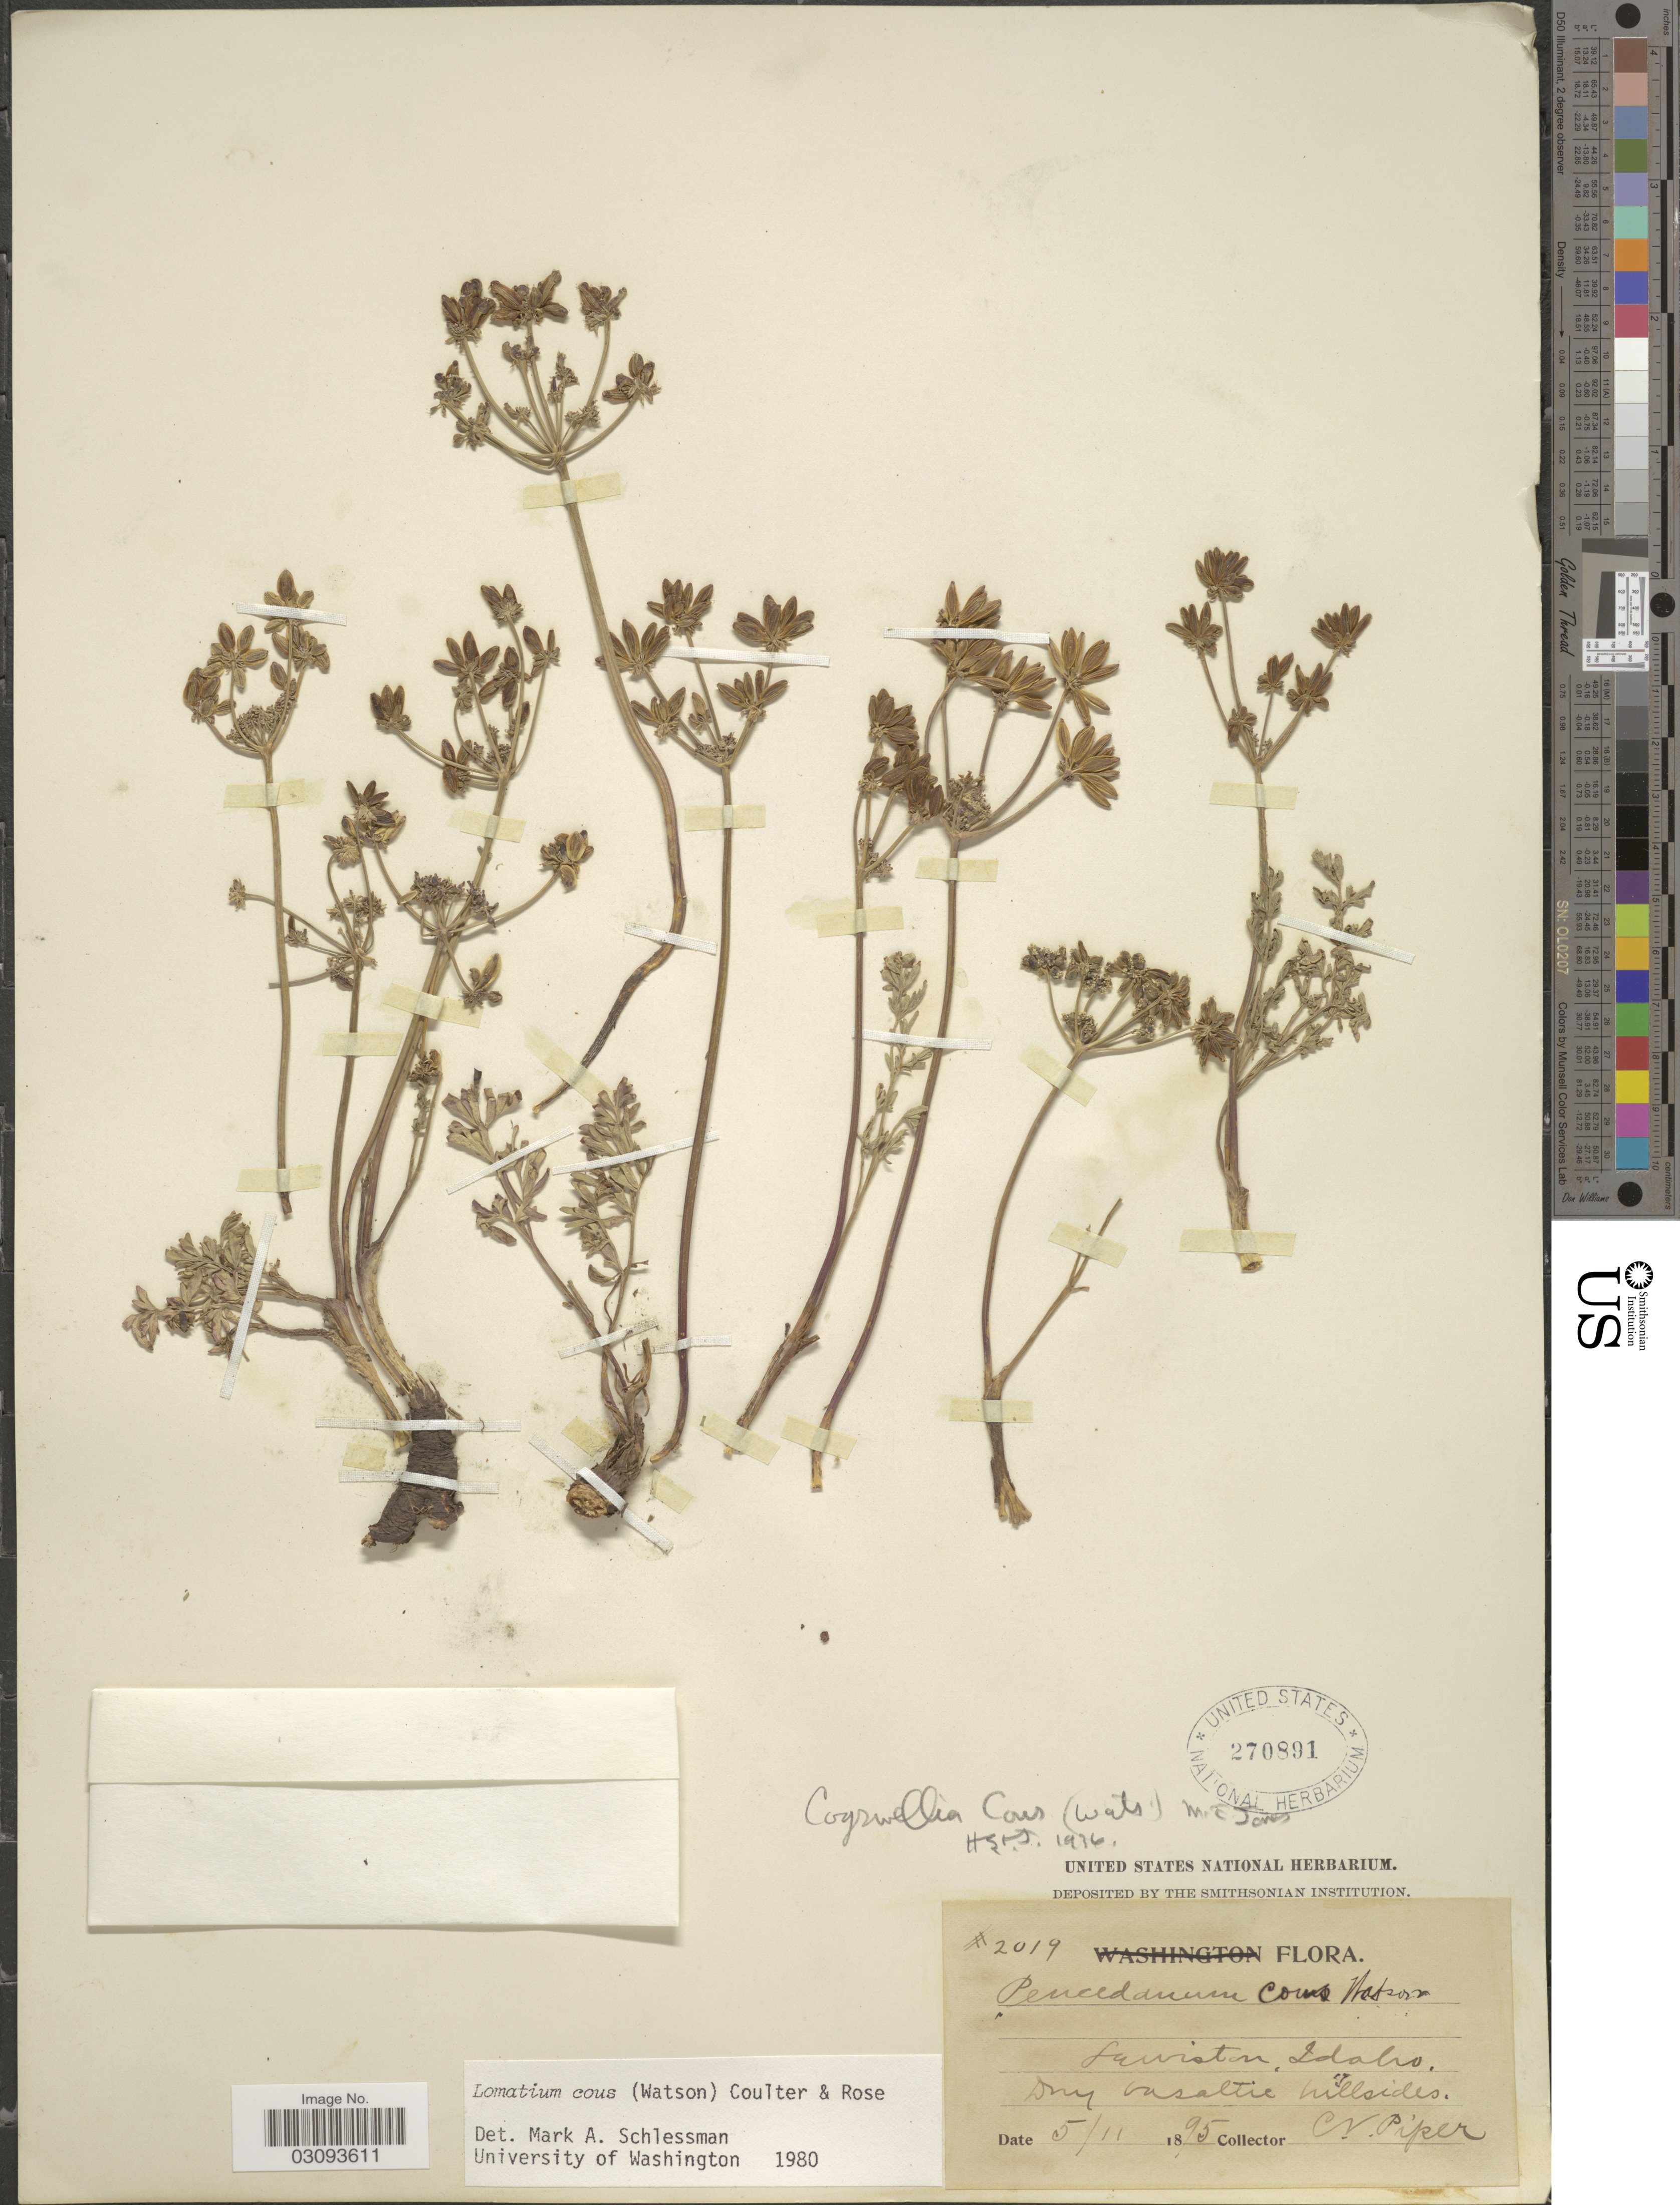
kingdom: Plantae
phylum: Tracheophyta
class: Magnoliopsida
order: Apiales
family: Apiaceae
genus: Lomatium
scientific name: Lomatium cous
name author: (S. Watson) J.M. Coult. & Rose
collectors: C. V. Piper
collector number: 2019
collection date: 1895-05-11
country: United States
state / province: Idaho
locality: Lewiston.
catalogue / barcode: US 270891